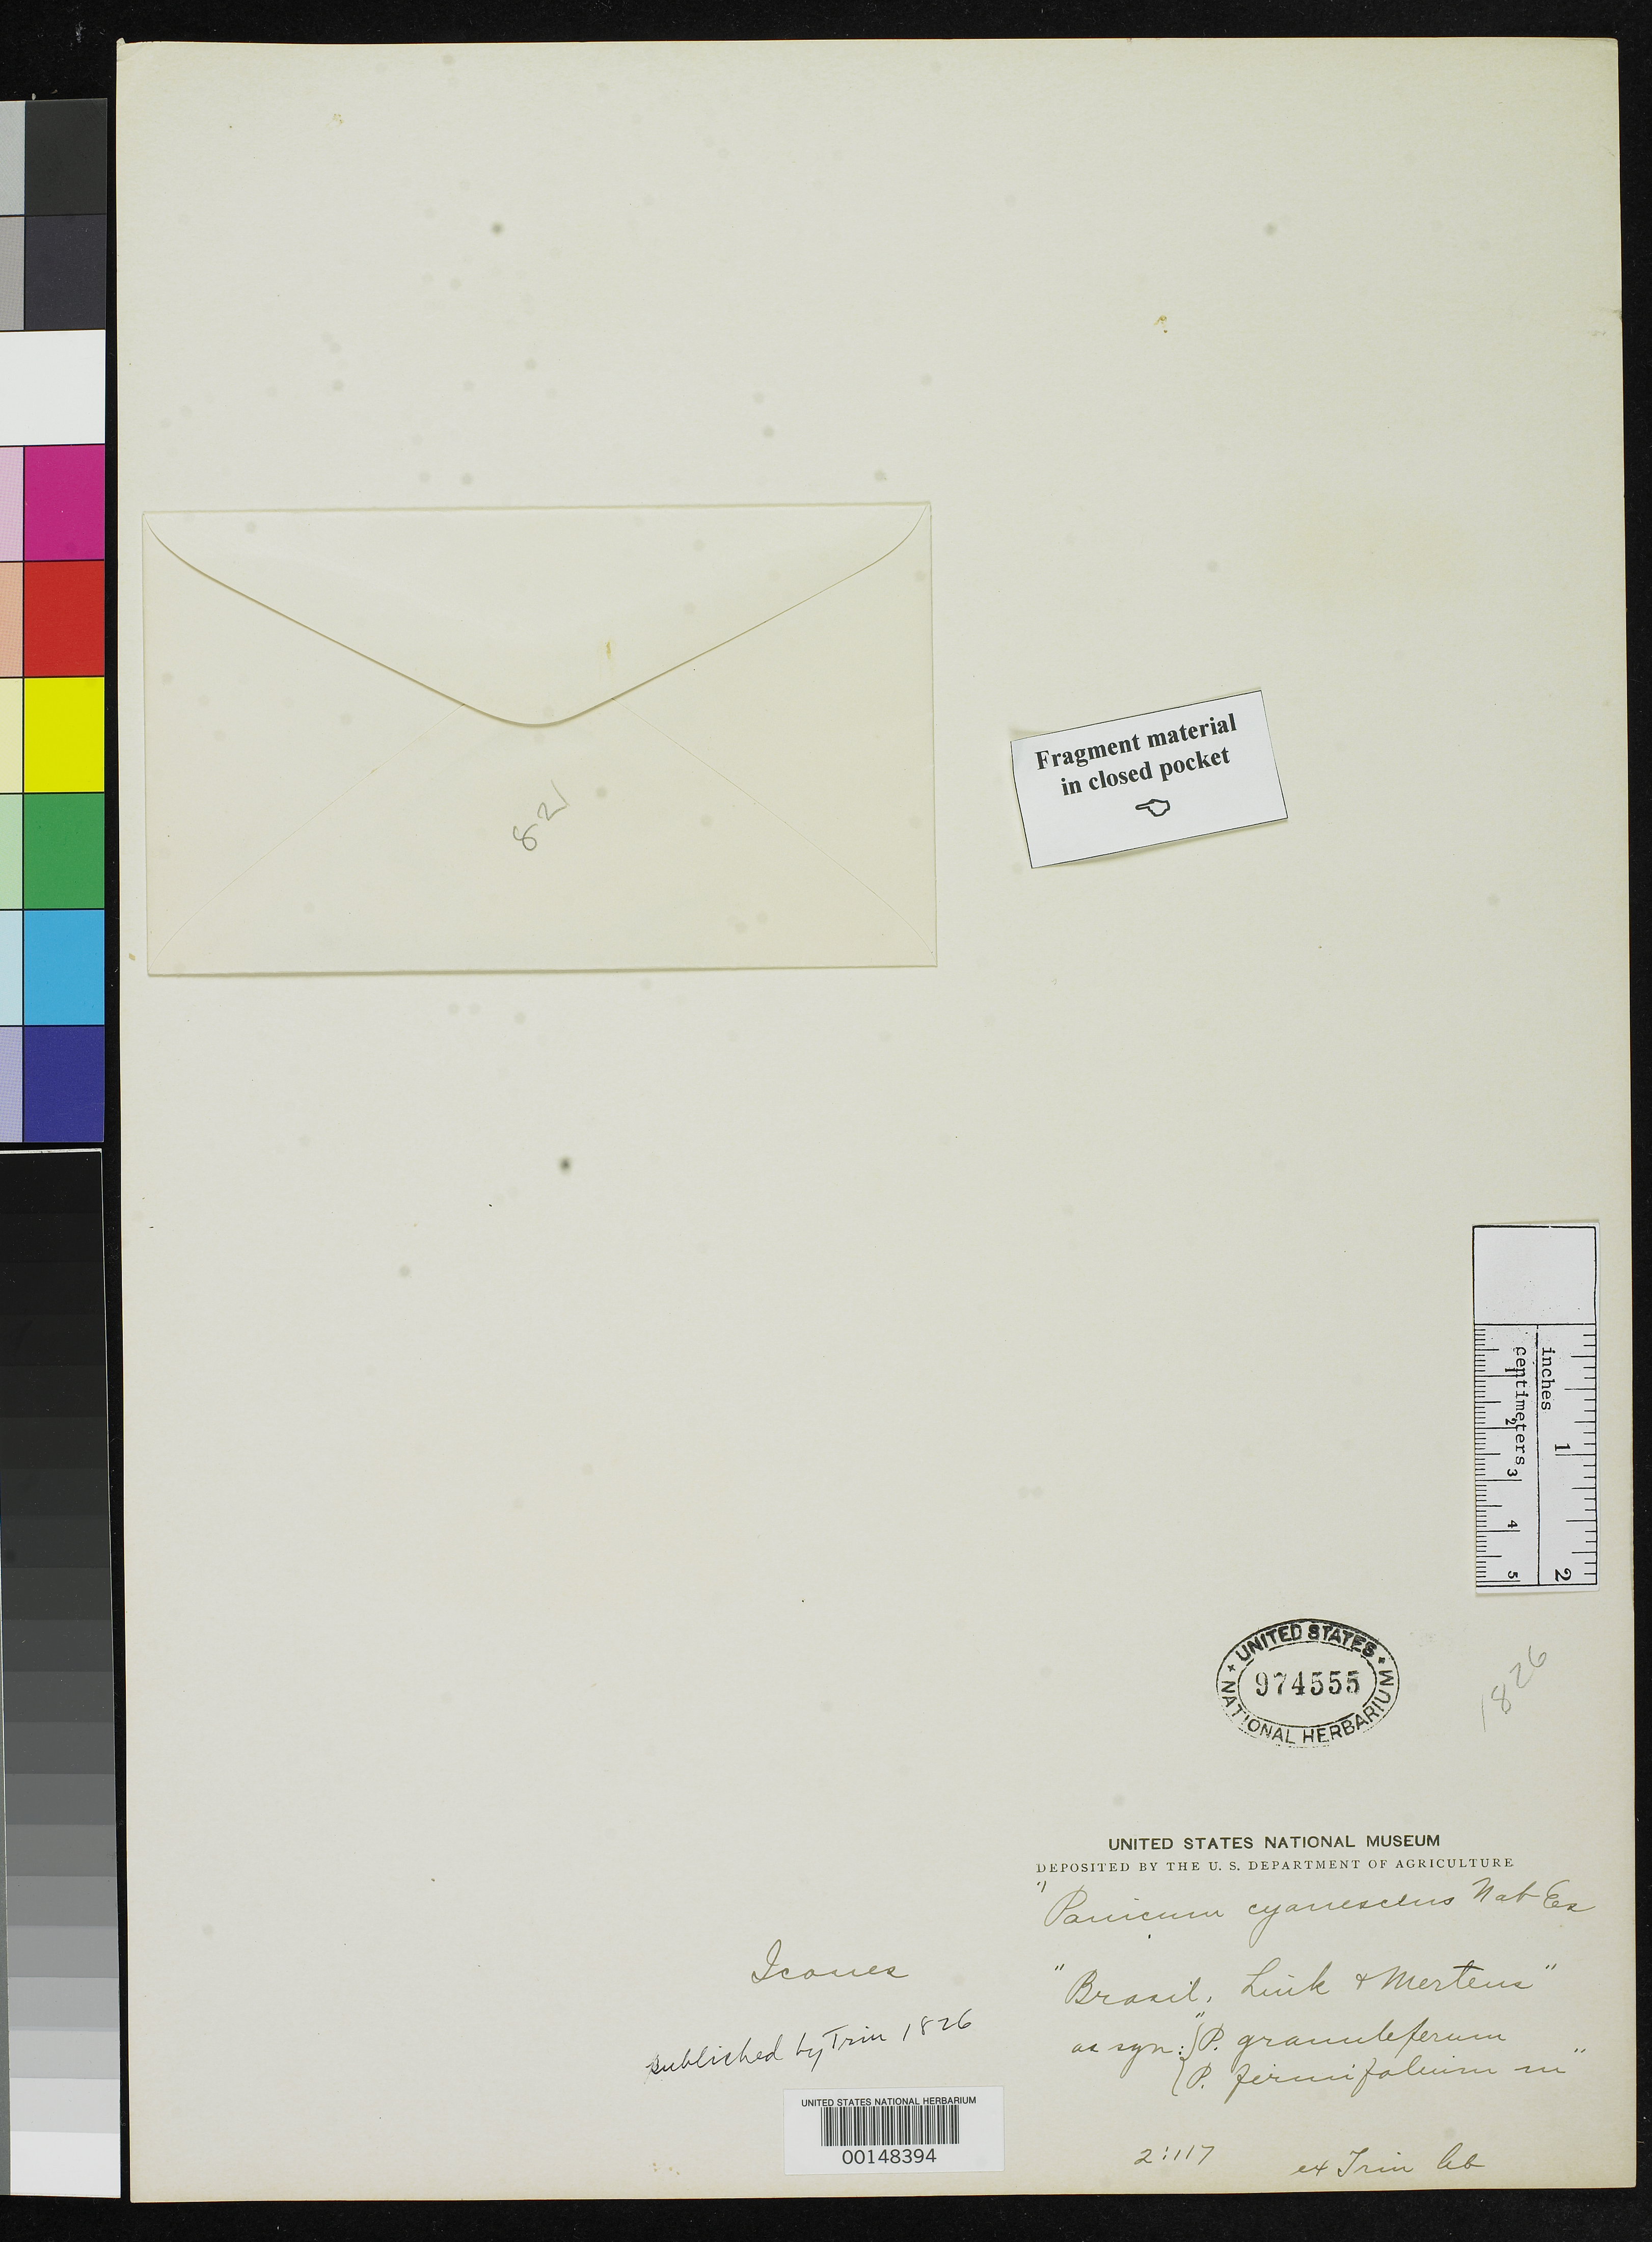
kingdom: Plantae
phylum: Tracheophyta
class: Liliopsida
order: Poales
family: Poaceae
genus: Panicum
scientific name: Panicum cyanescens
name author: Nees ex Trin.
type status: Type Fragment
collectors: J. Link & C. Mertens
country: Brazil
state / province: Minas Gerais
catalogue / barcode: US 974555